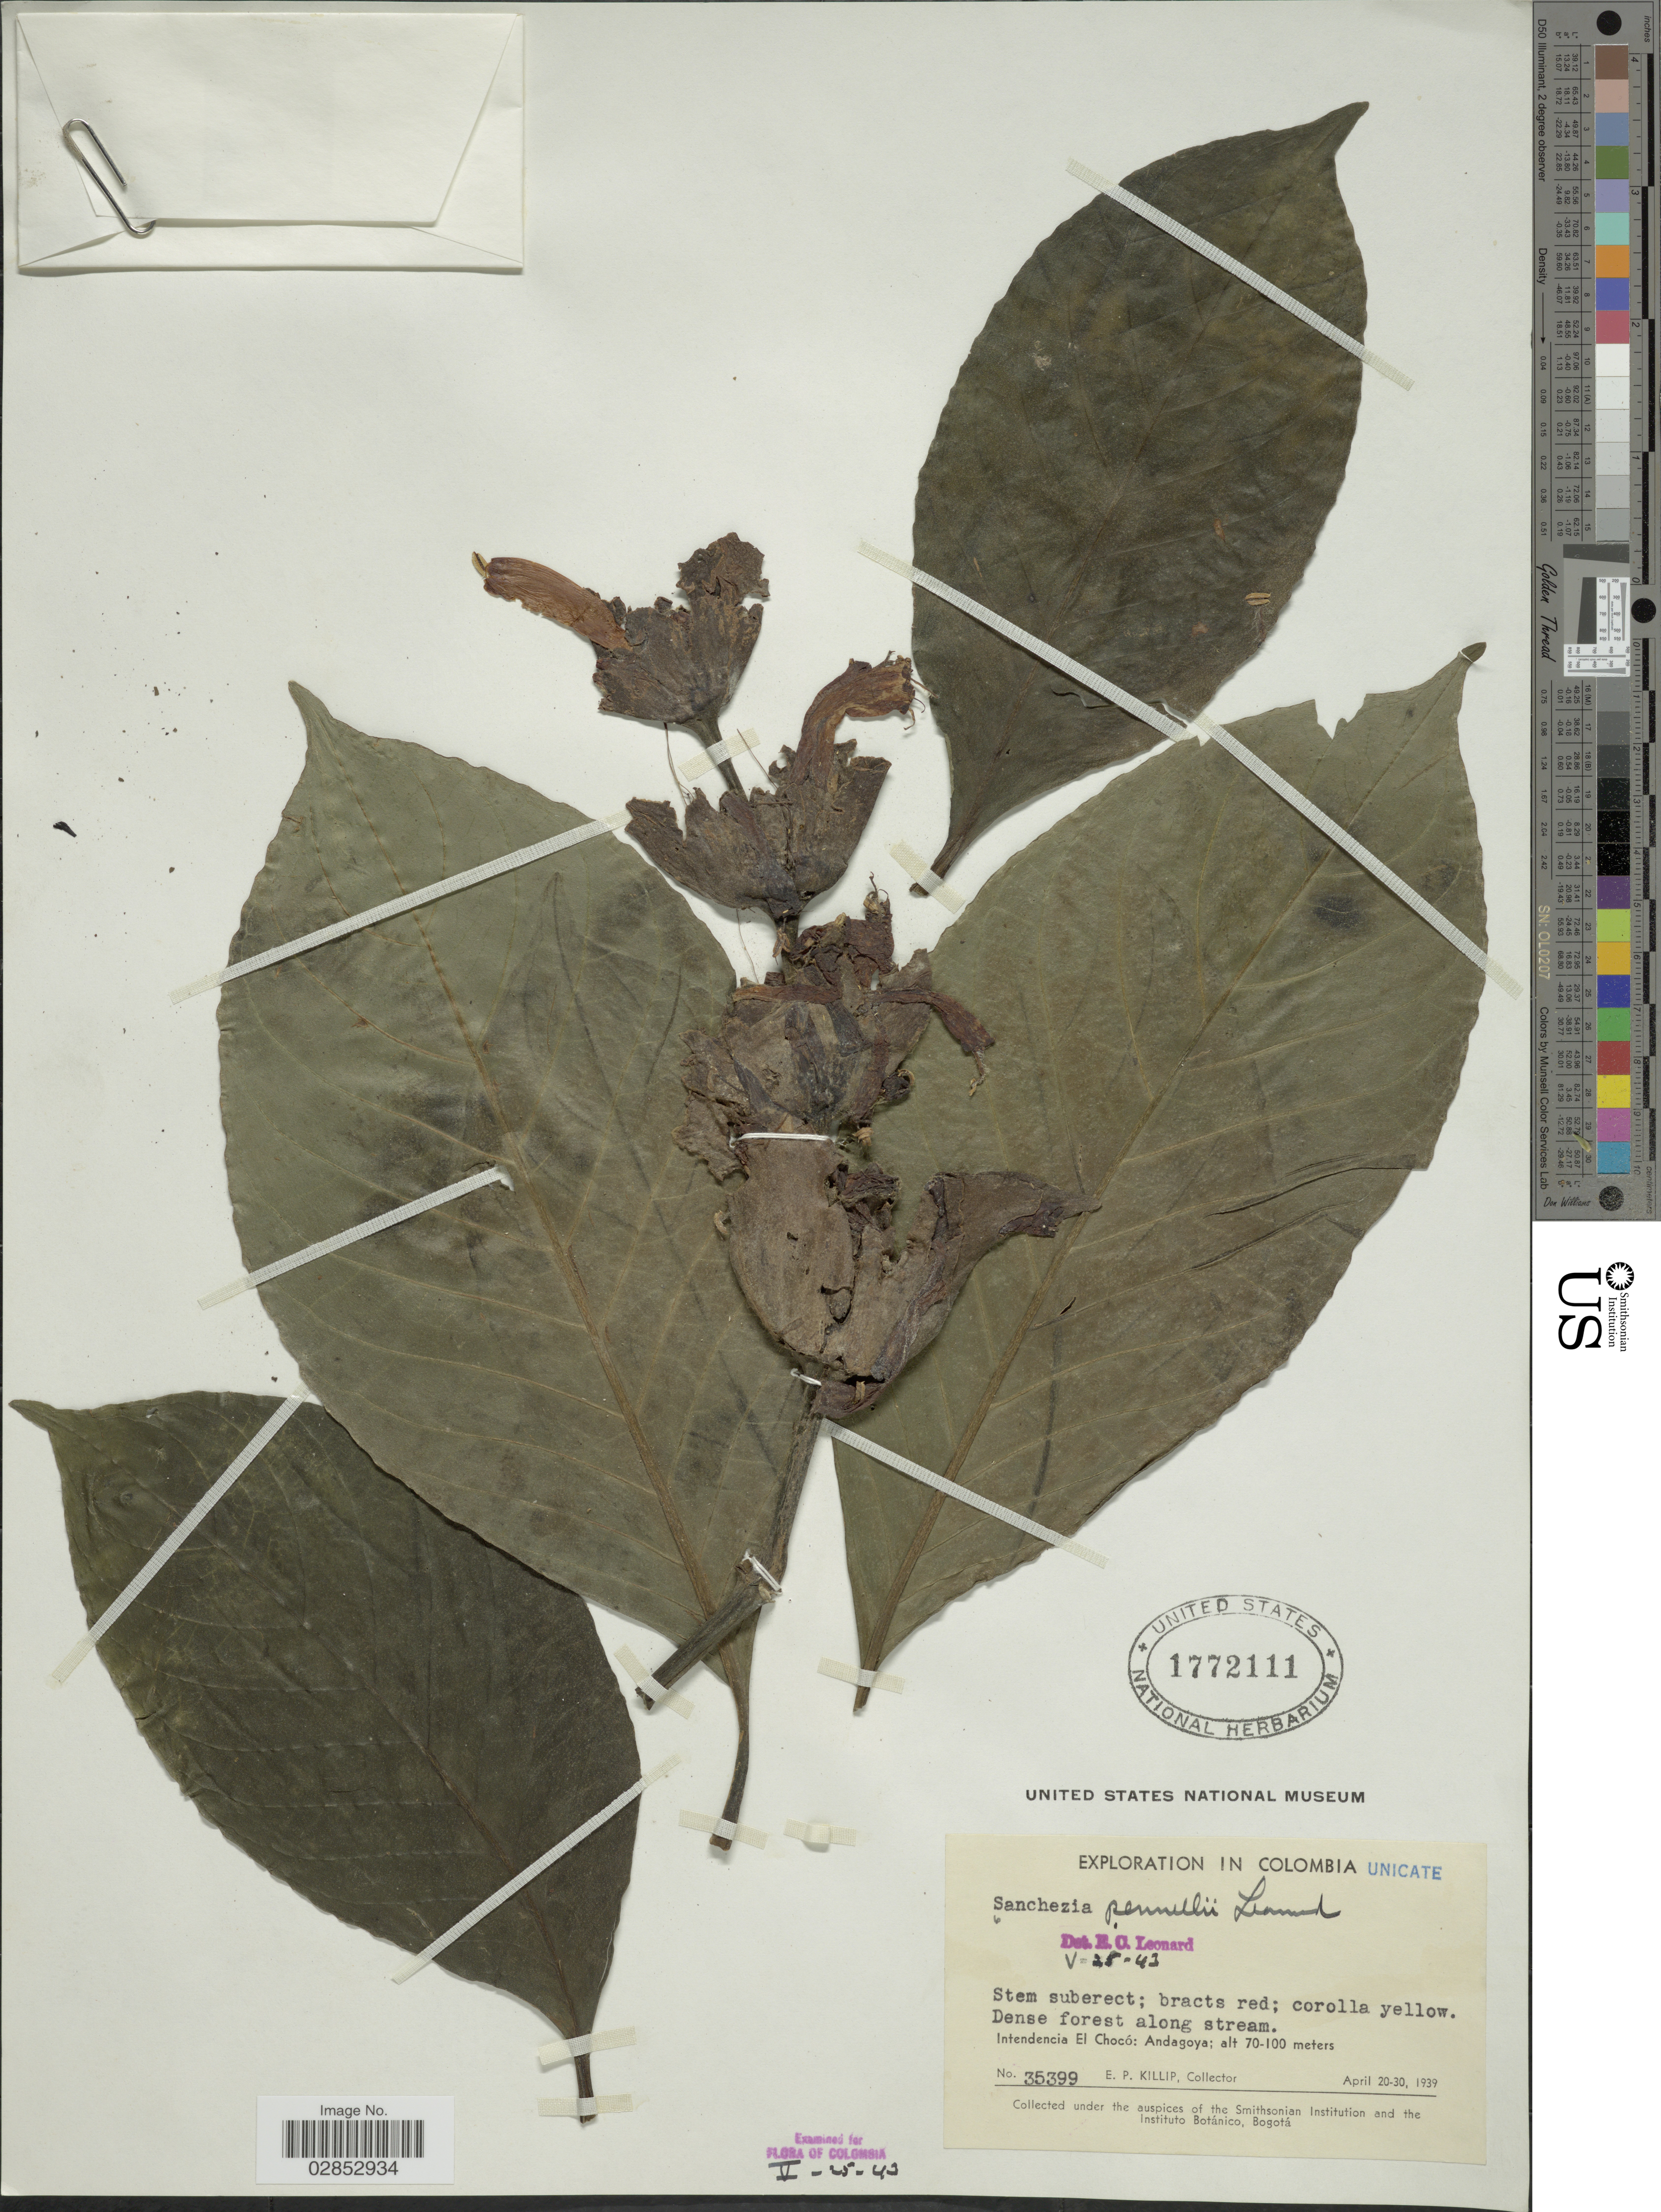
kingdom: Plantae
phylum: Tracheophyta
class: Magnoliopsida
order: Lamiales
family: Acanthaceae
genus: Sanchezia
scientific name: Sanchezia macrocnemis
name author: (Nees) Wassh.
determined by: Azevedo, Igor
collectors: E. P. Killip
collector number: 35399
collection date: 1939-04-20/1939-04-30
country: Colombia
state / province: Chocó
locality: Intendencia El Chocó: Andangoya.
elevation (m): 70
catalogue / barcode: US 1772111